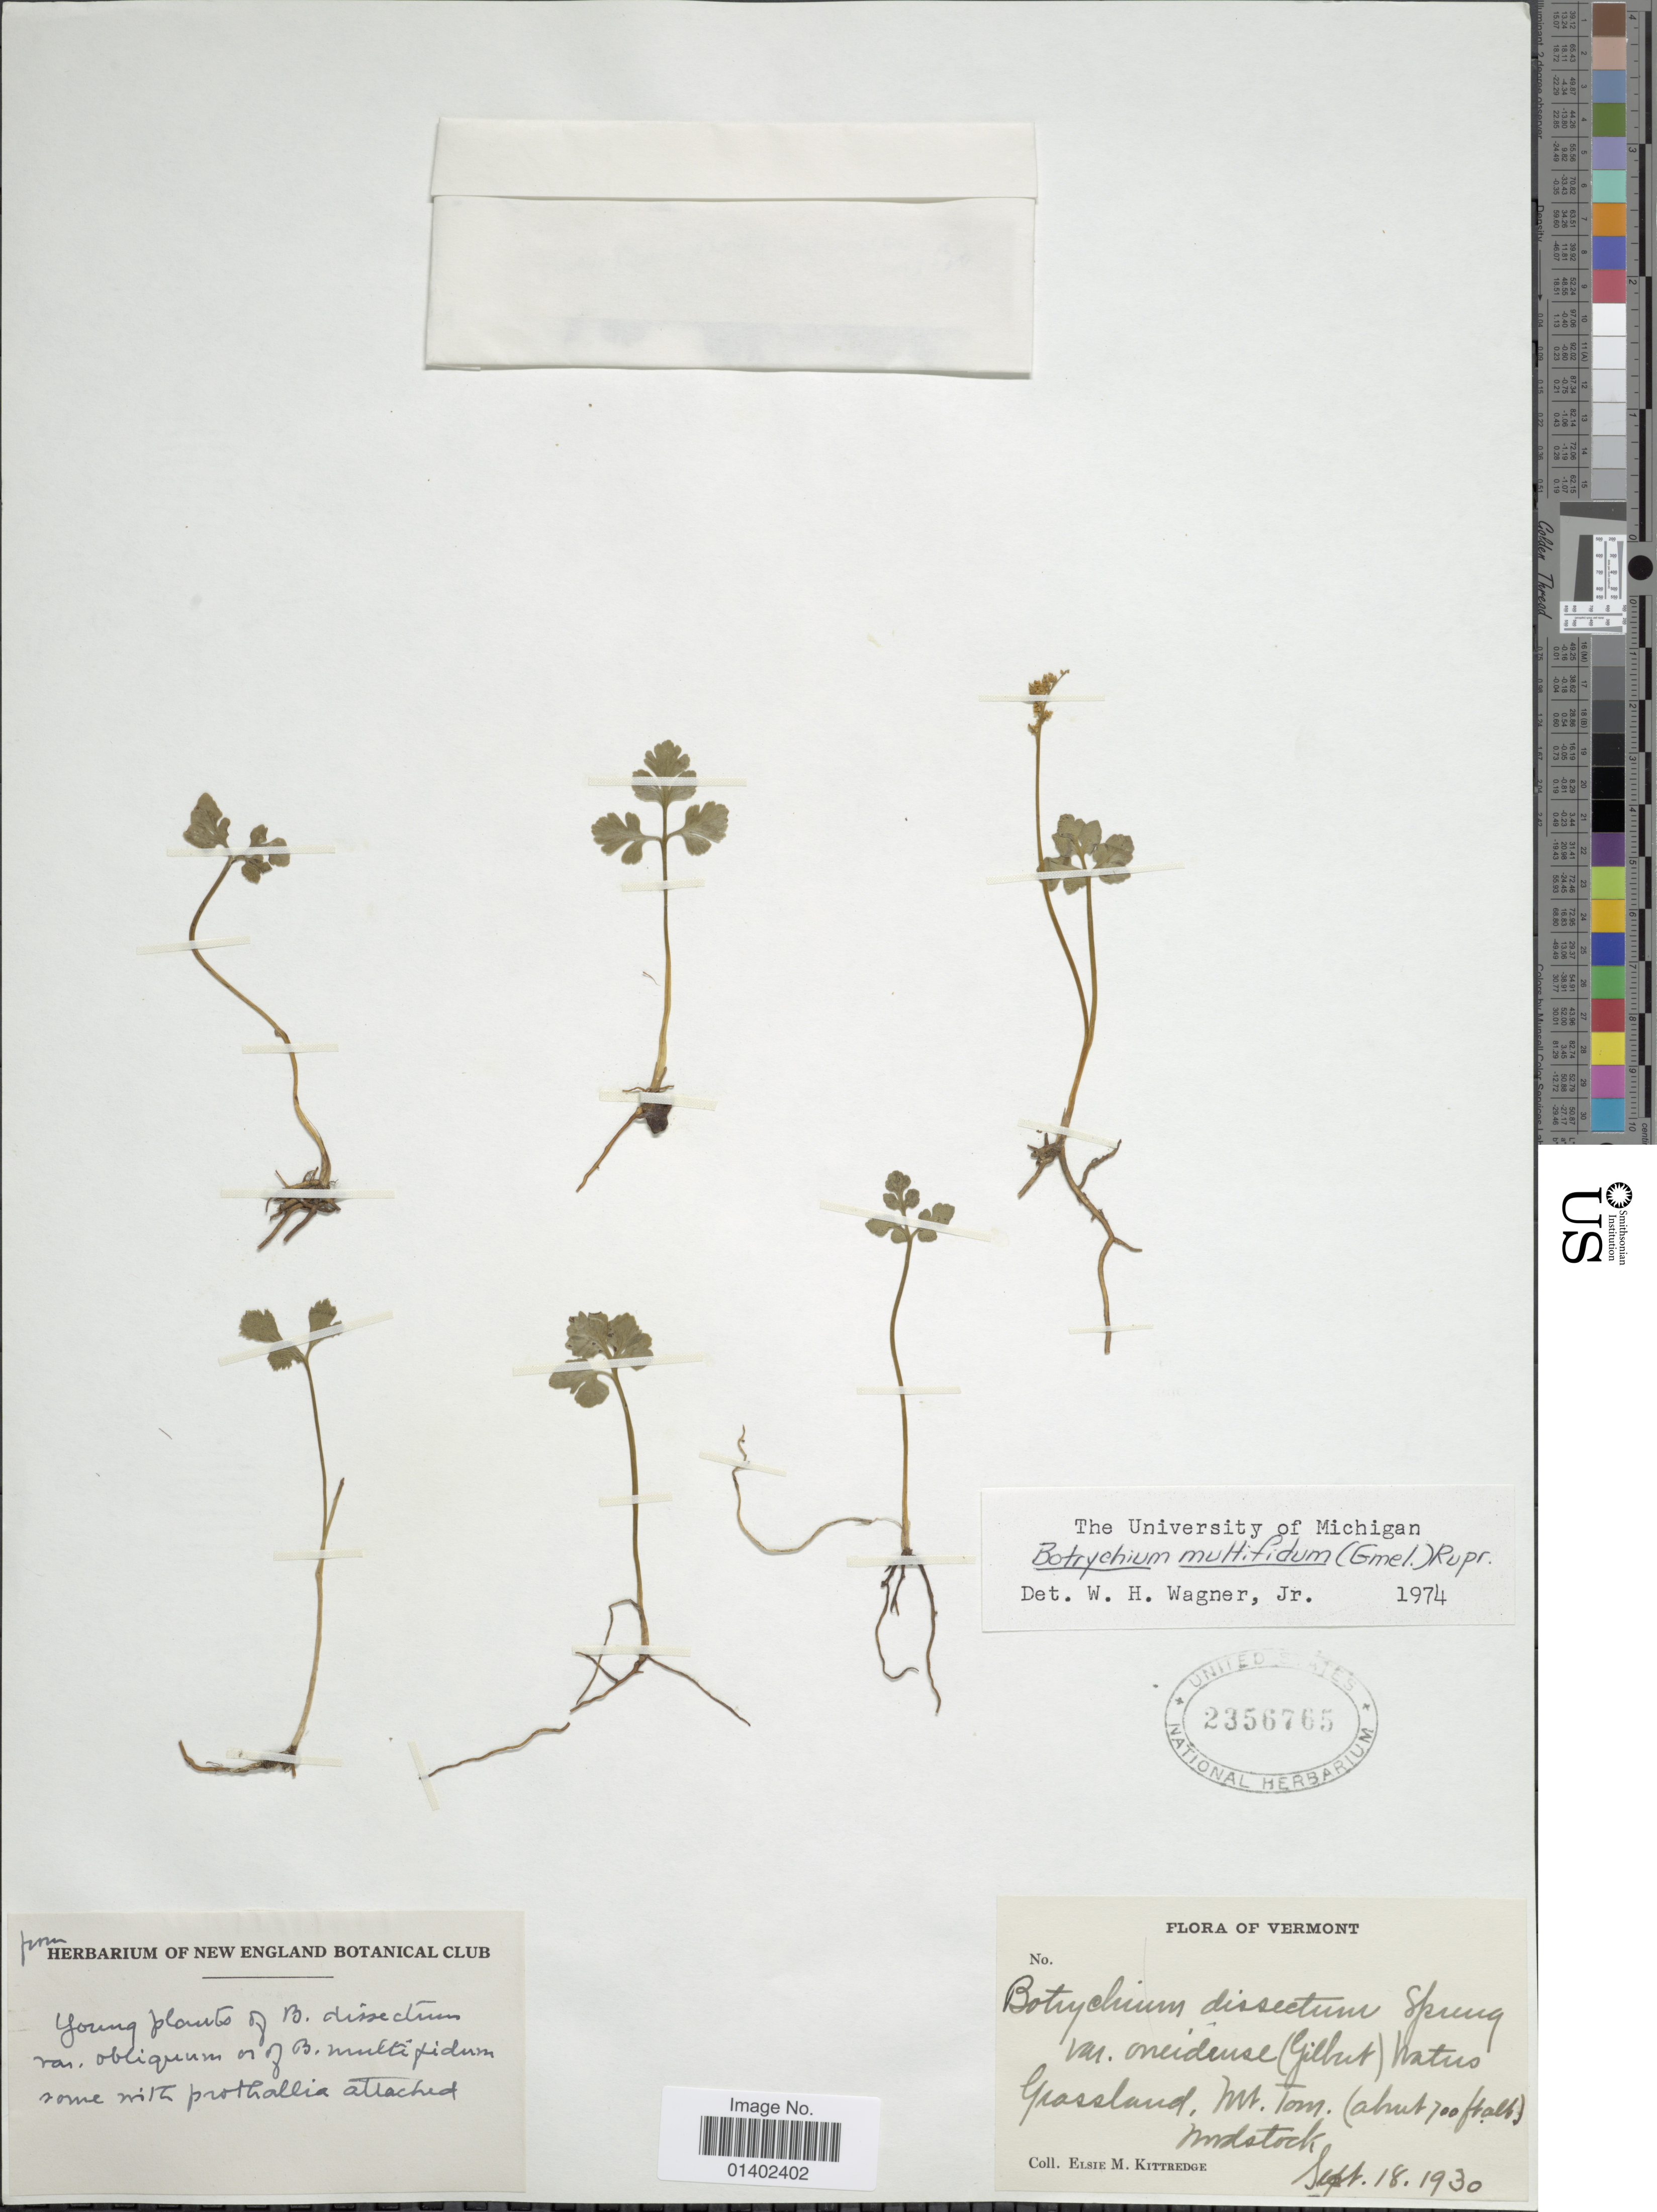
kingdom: Plantae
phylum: Tracheophyta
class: Polypodiopsida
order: Ophioglossales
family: Ophioglossaceae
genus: Botrychium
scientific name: Botrychium multifidum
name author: (J.F. Gmel.) Rupr.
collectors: E. Kittridge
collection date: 1930-09-18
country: United States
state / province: Vermont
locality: Grassland, Mt. Tom, Woodstock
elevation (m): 213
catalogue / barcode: US 2356765